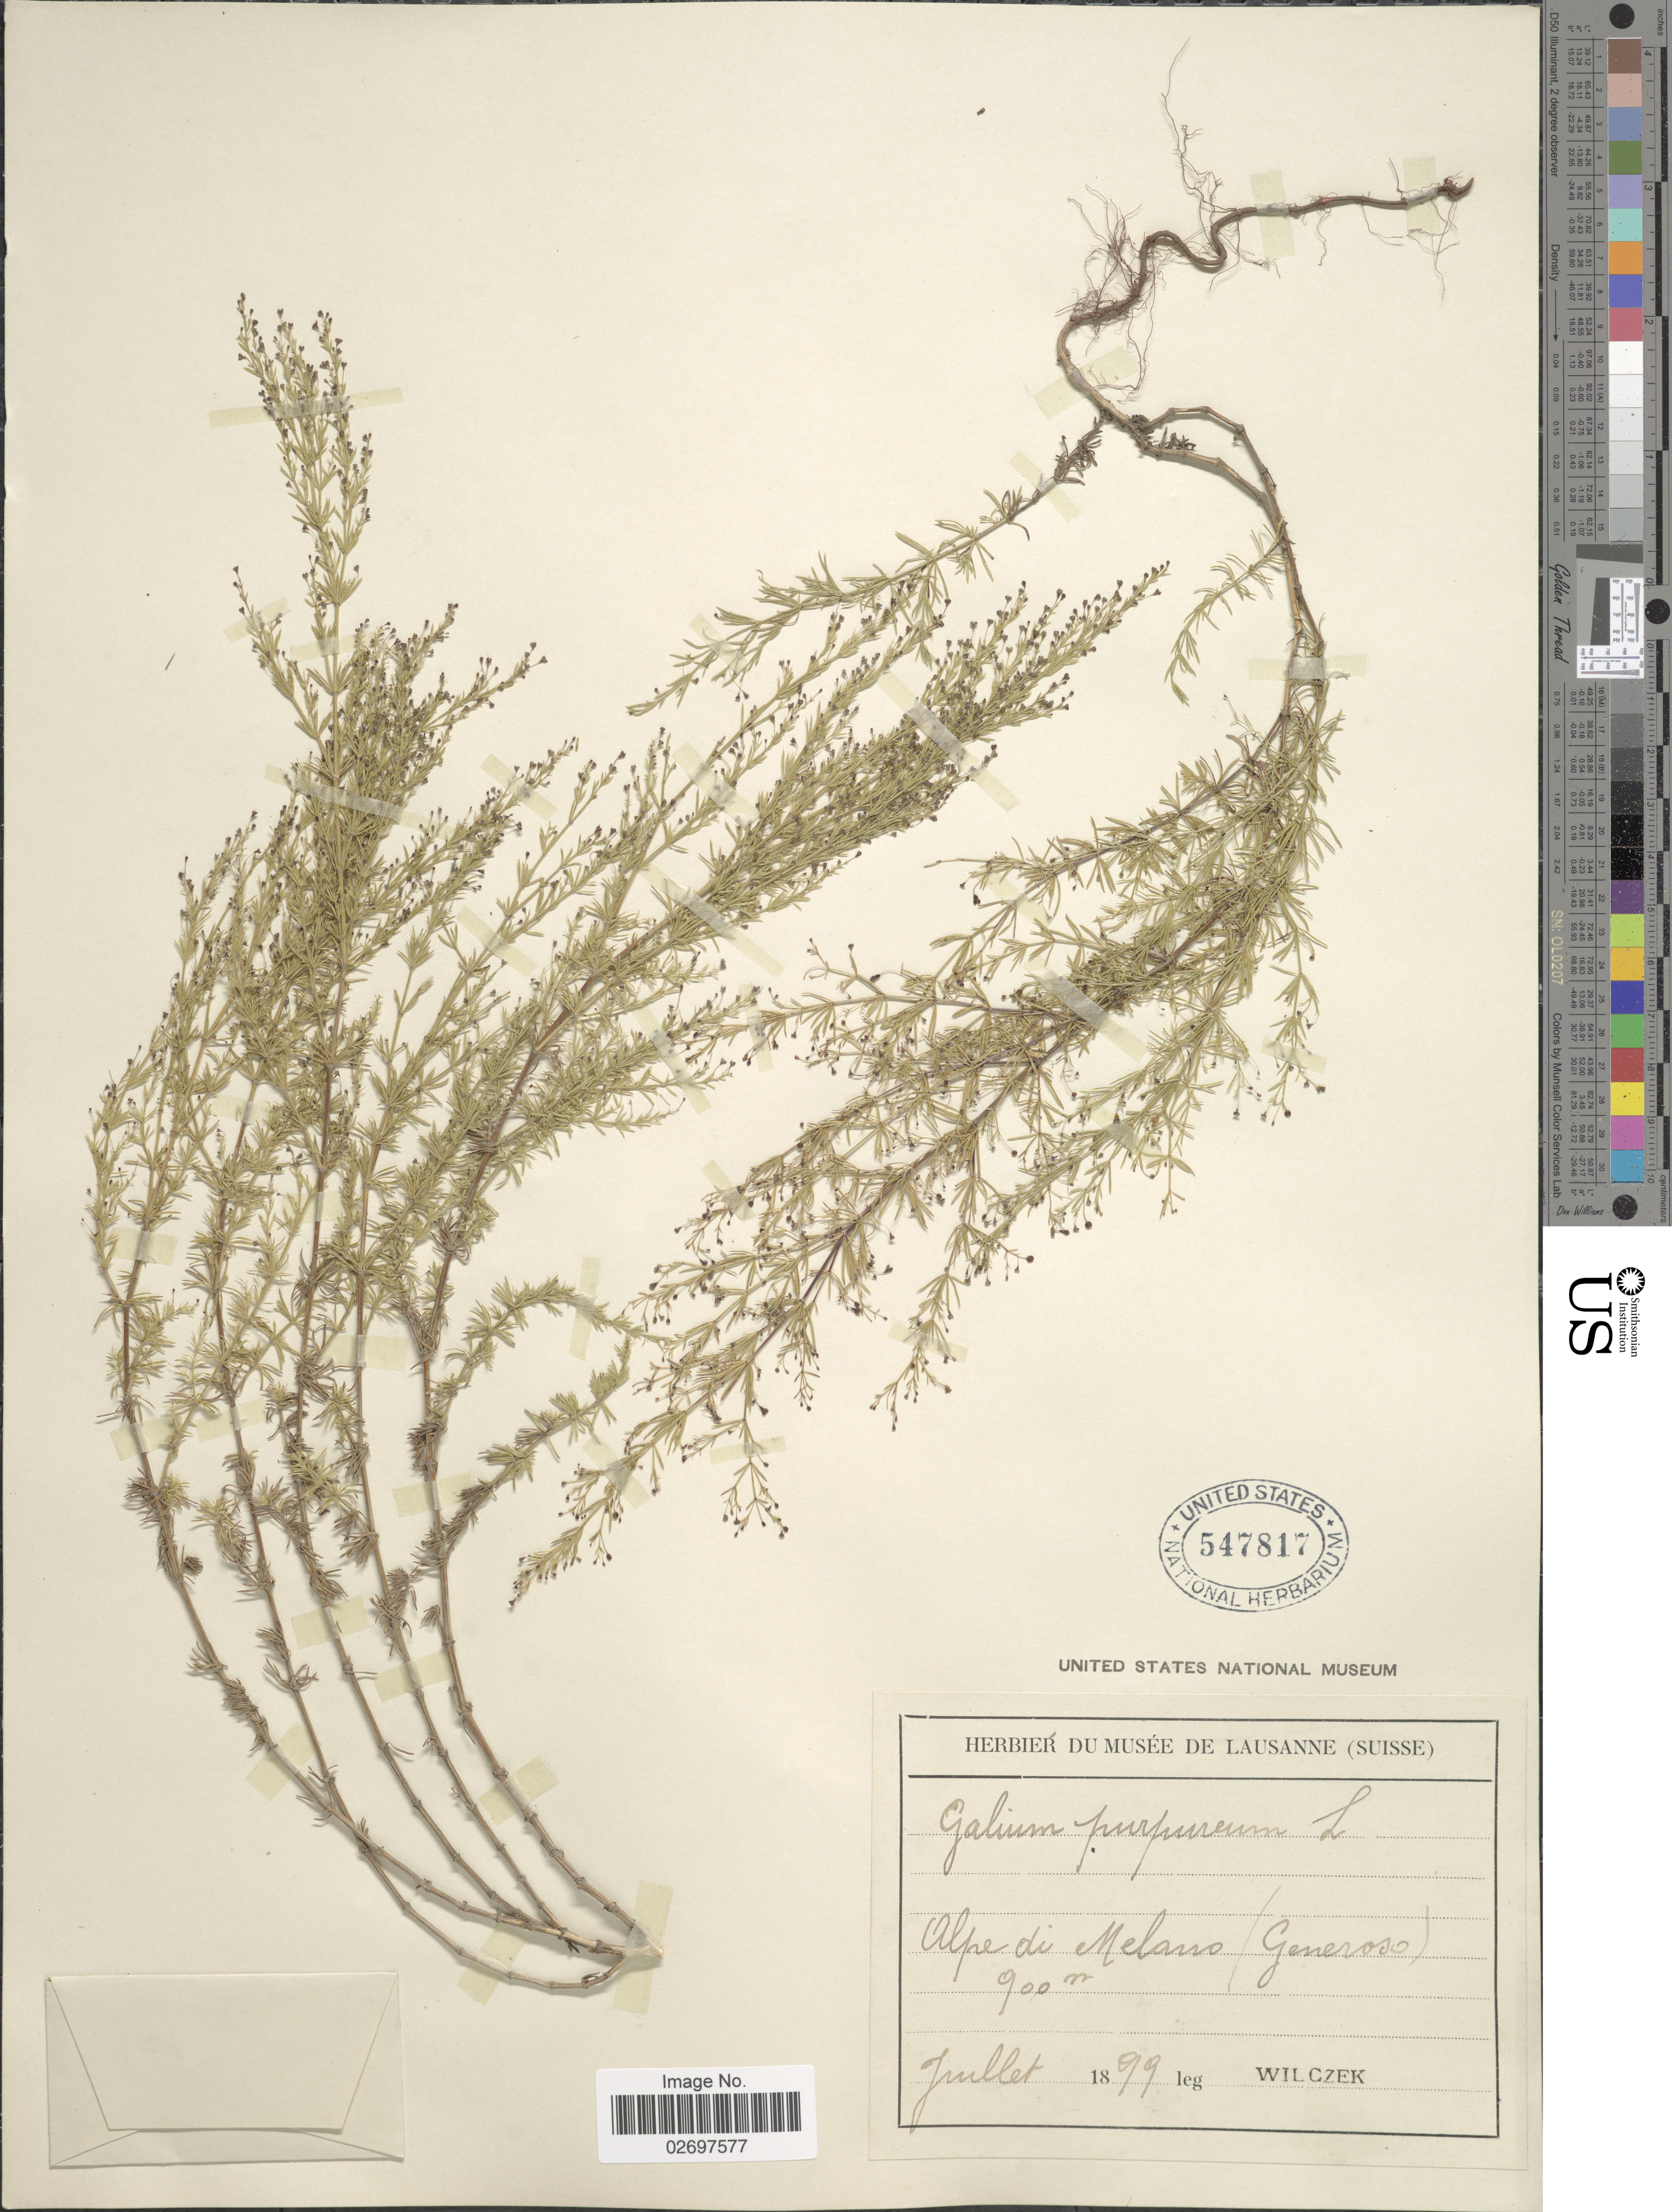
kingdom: Plantae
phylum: Tracheophyta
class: Magnoliopsida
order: Gentianales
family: Rubiaceae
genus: Galium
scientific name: Galium purpureum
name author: L.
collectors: Wilczek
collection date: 1899-07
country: Switzerland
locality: Alpe di Melano (Generoso)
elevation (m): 900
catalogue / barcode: US 547817